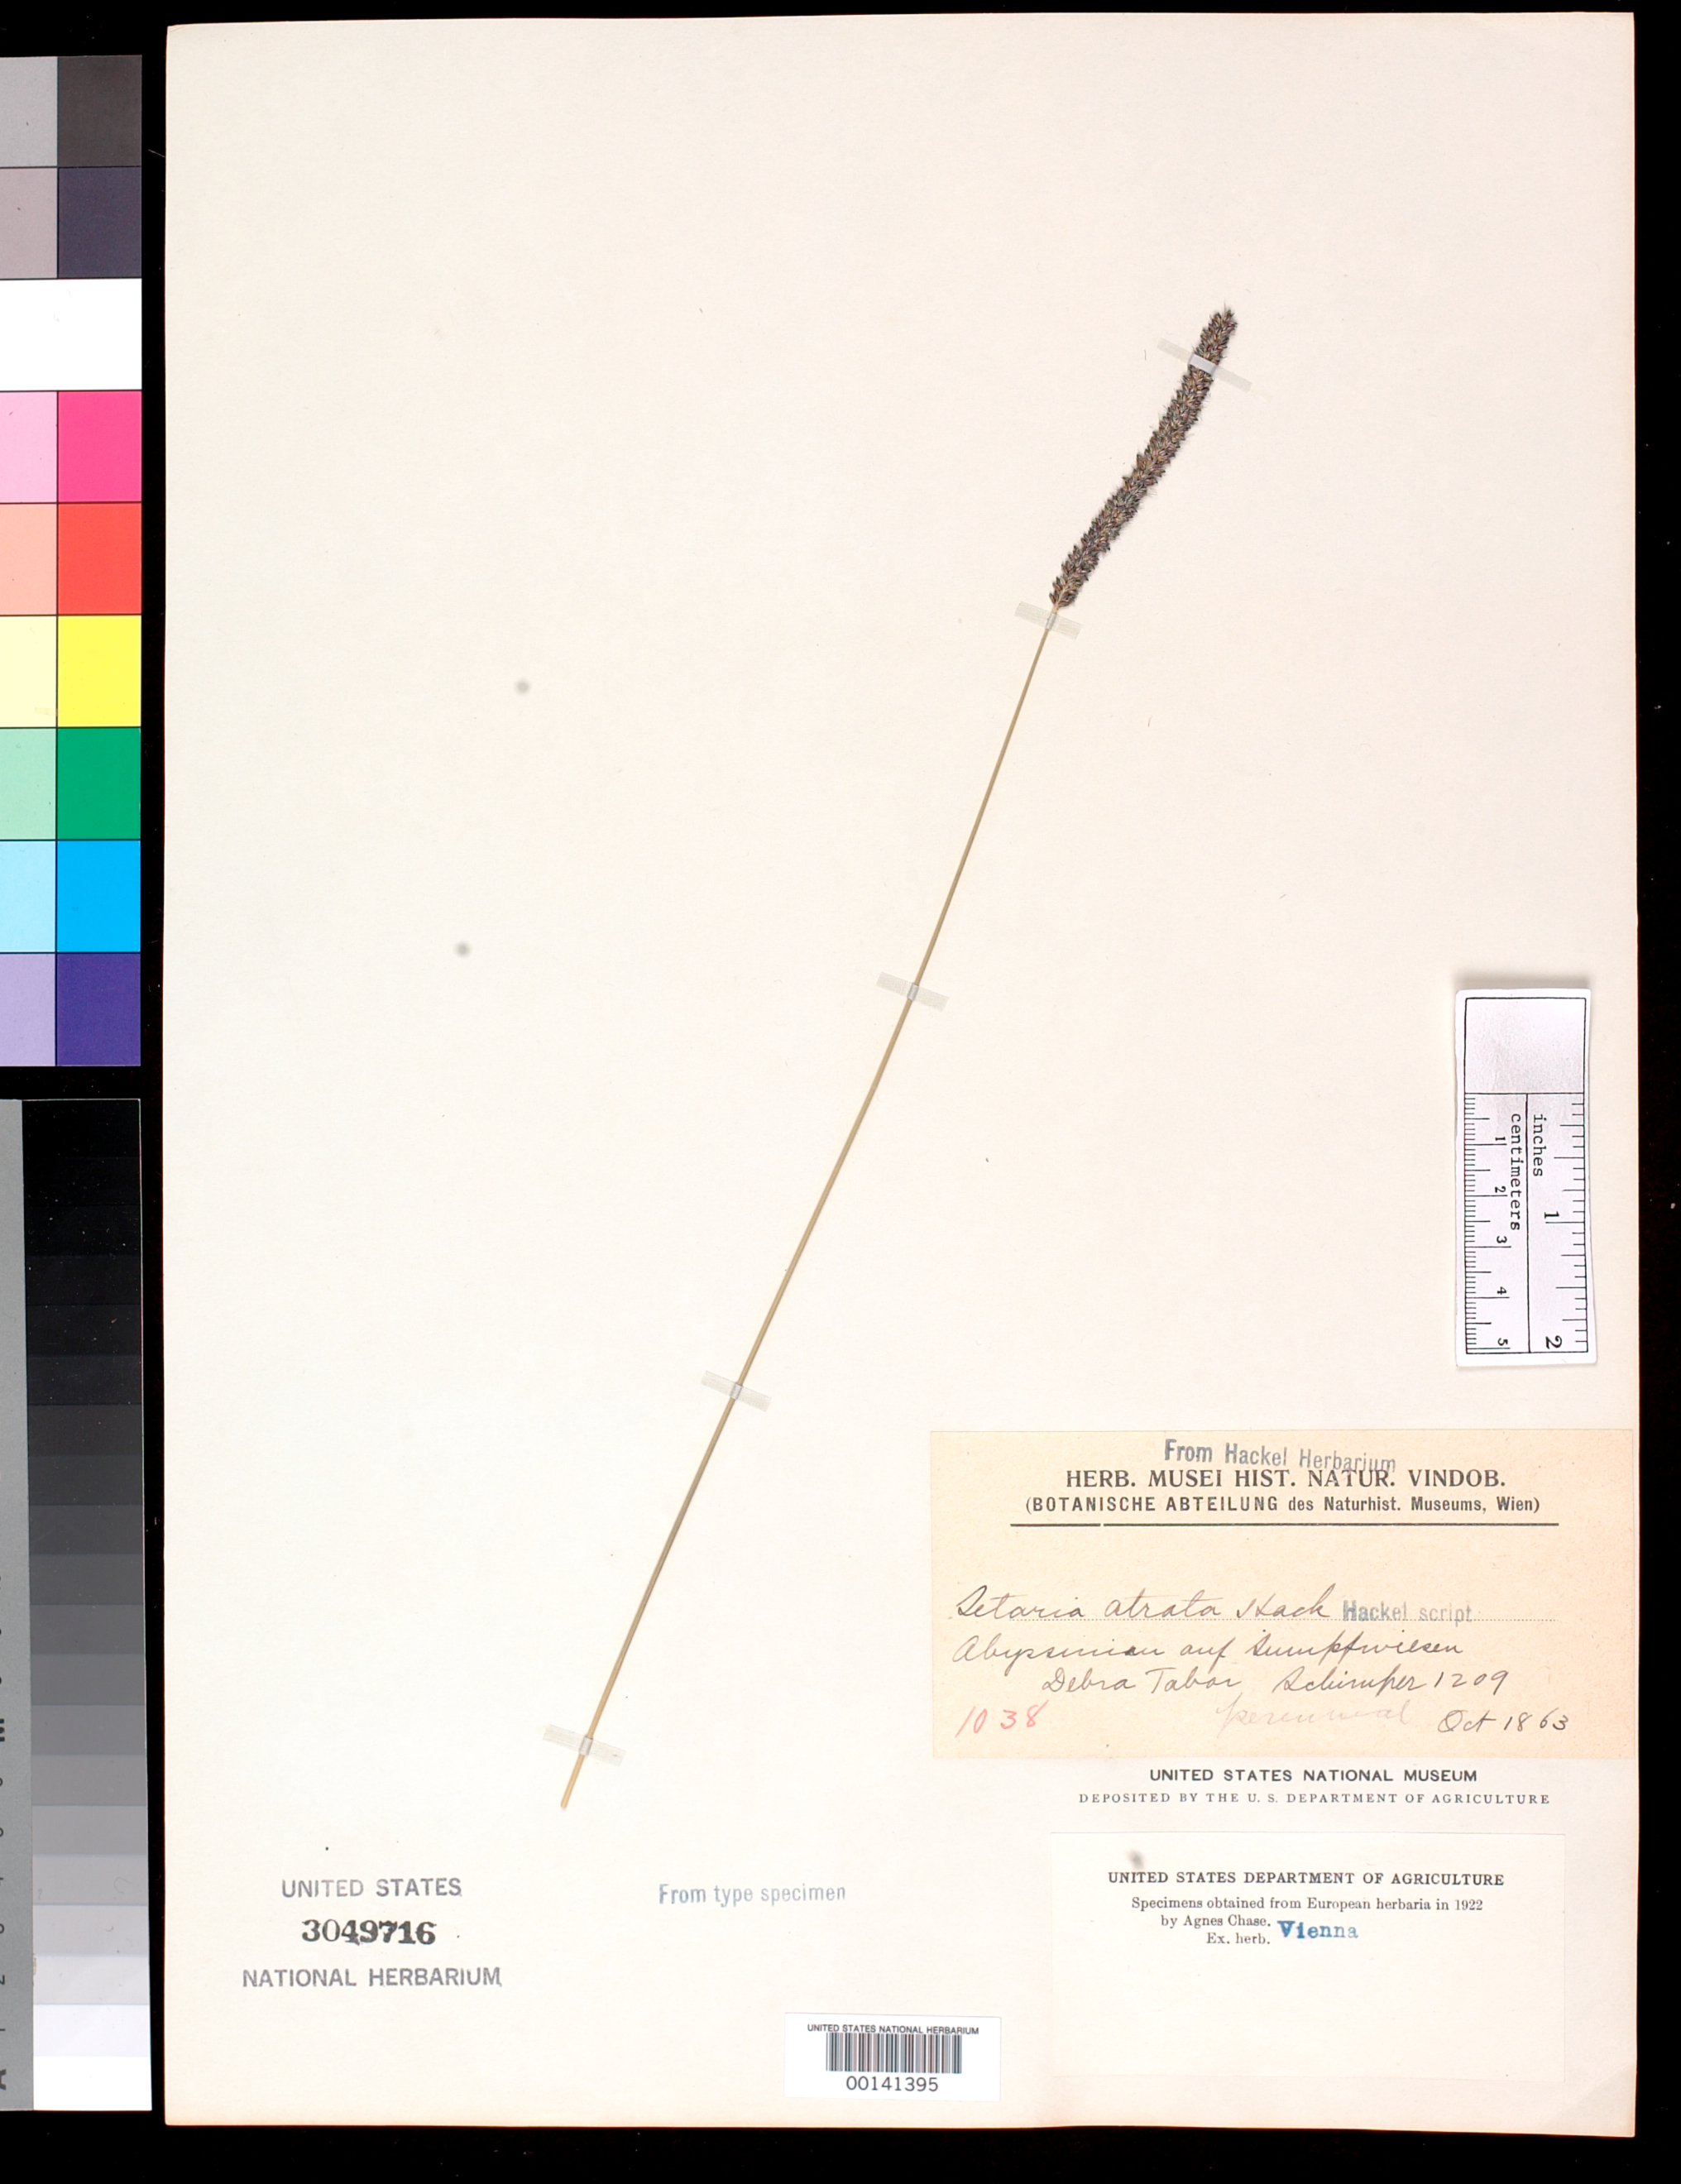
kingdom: Plantae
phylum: Tracheophyta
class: Liliopsida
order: Poales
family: Poaceae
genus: Setaria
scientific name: Setaria atrata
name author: Hack. ex Engl.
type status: Isotype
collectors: W. P. Schimper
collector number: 1209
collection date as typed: Oct 1863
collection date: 1863-10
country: Ethiopia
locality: Abyssinia, Debra Tabor.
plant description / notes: Fragment of type specimen ex herb. Vienna.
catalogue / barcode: US 3049716